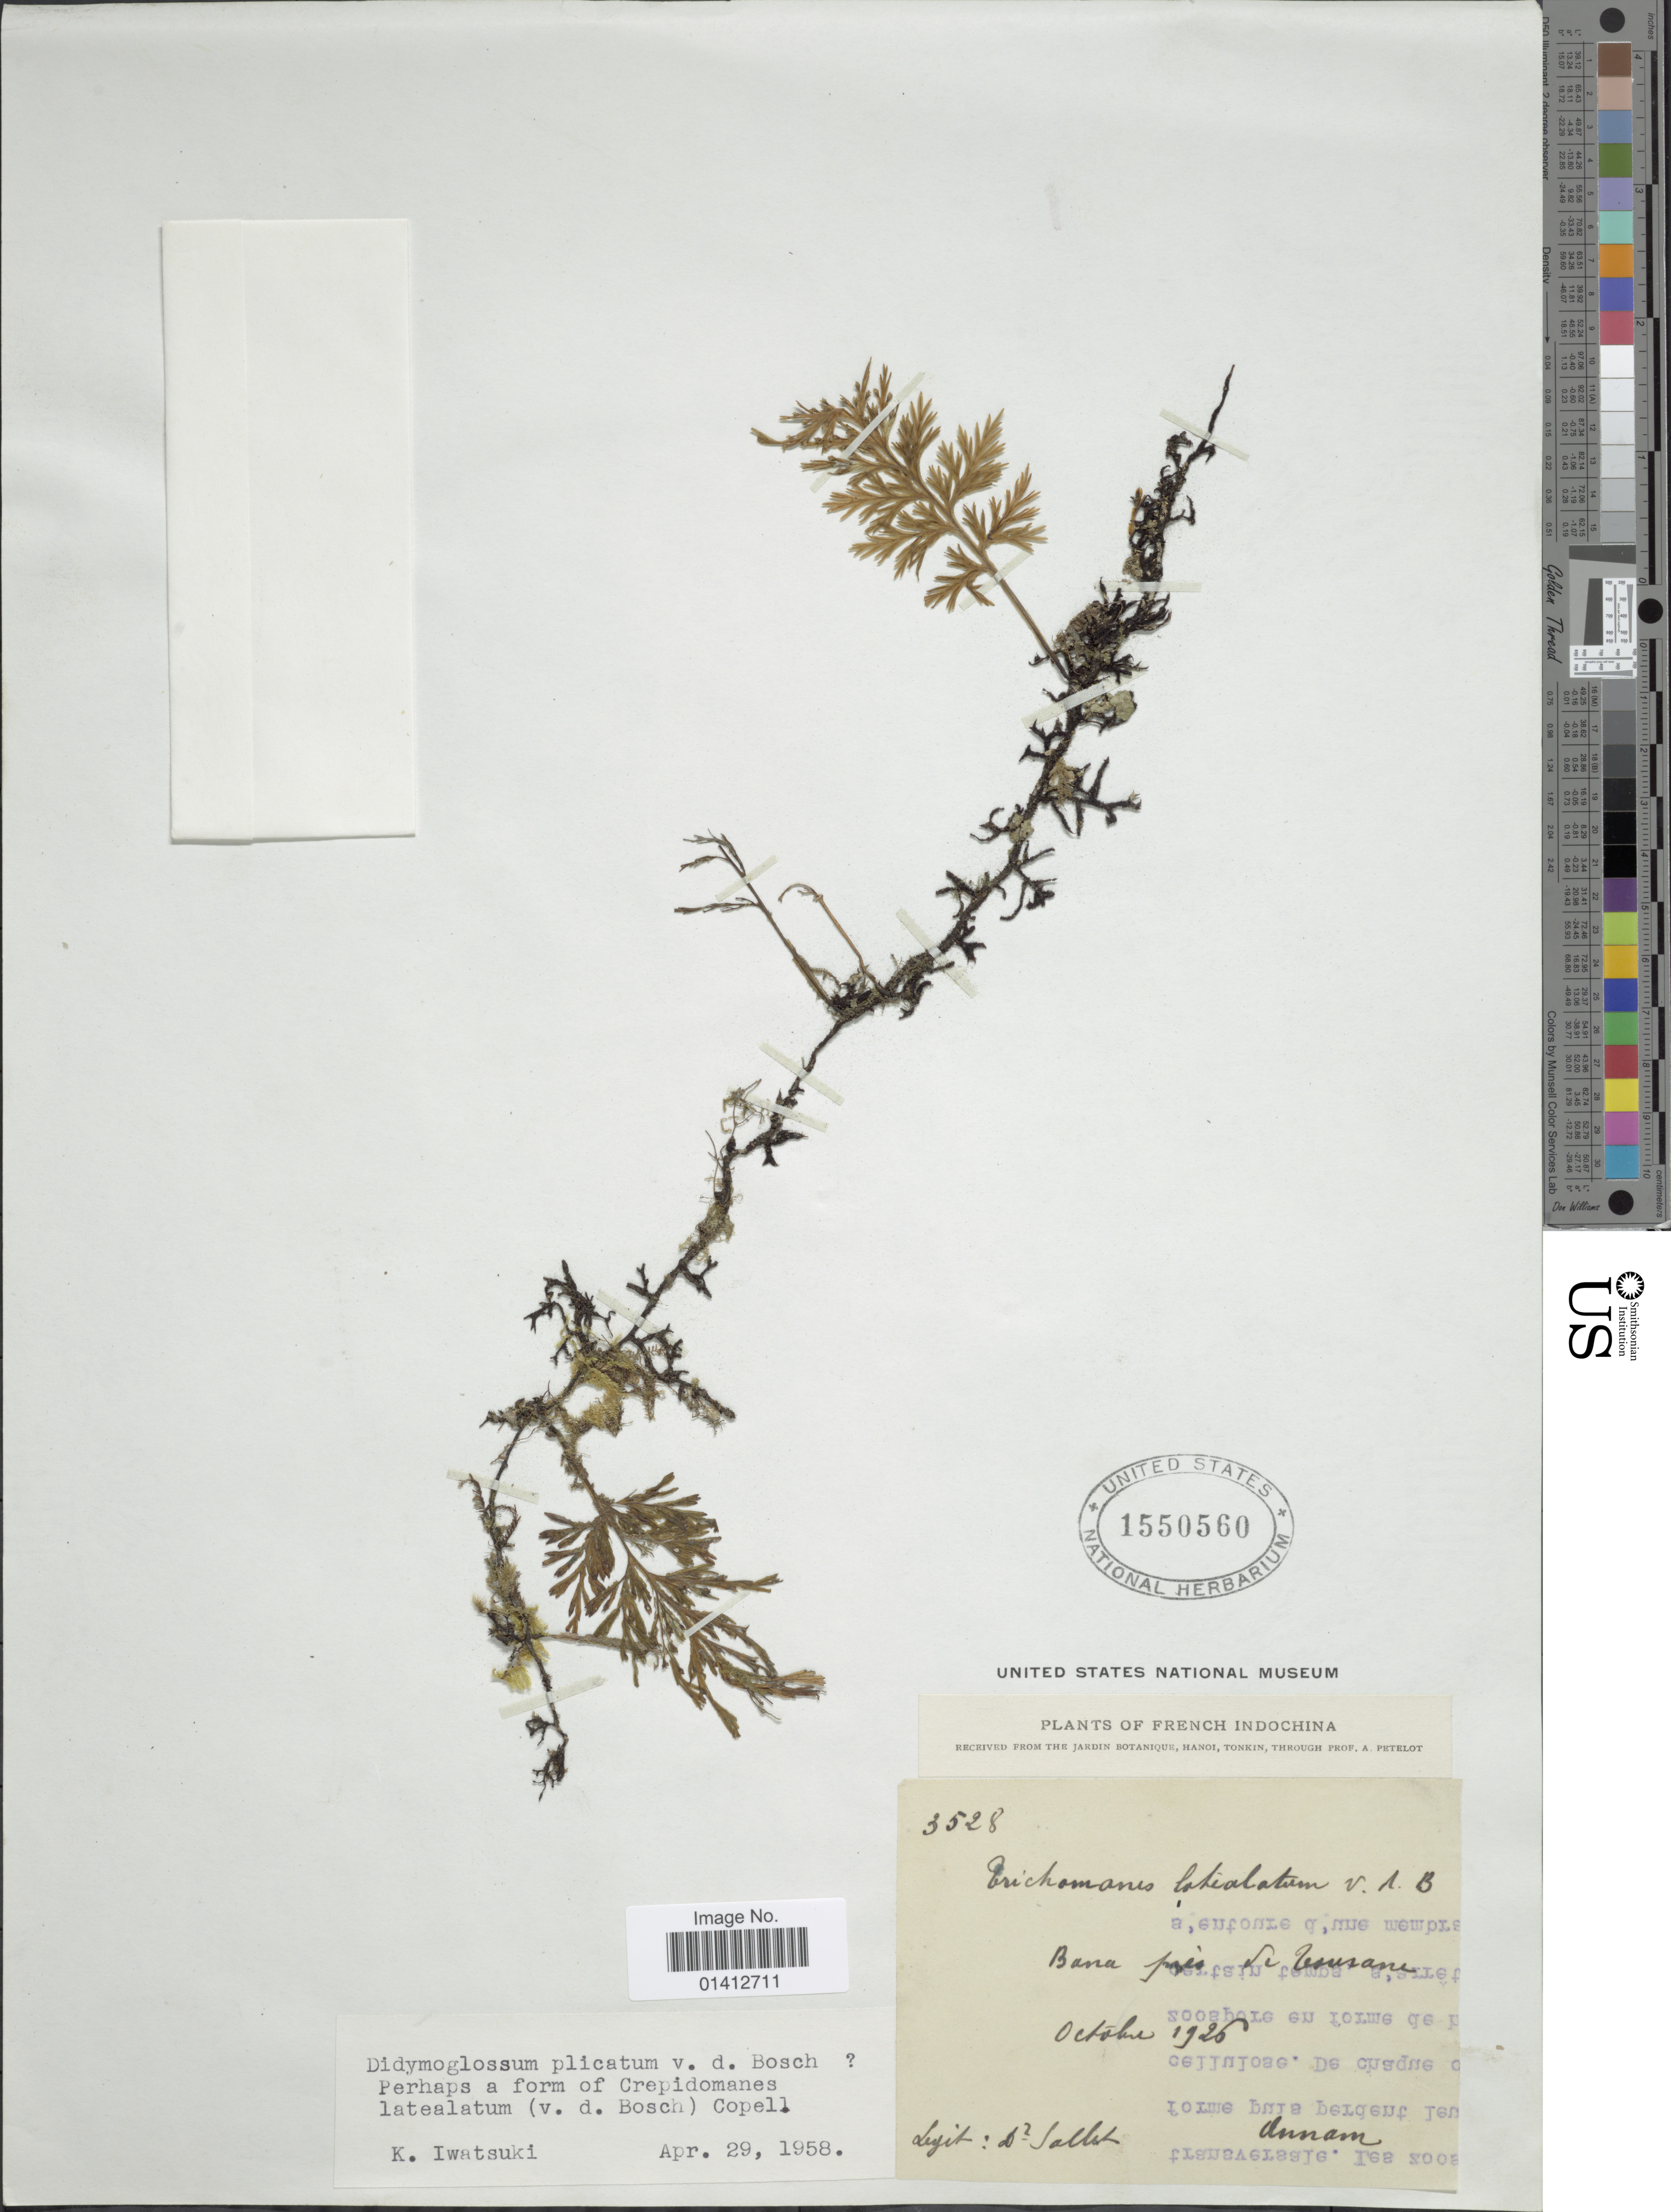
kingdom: Plantae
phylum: Tracheophyta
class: Polypodiopsida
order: Hymenophyllales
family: Hymenophyllaceae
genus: Crepidomanes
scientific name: Crepidomanes campanulatum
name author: (Roxb.) Panigrahi & Singh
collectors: -. Sallet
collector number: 3528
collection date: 1926-10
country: Vietnam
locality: Bana pres de lousane [interpreted]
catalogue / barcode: US 1550560